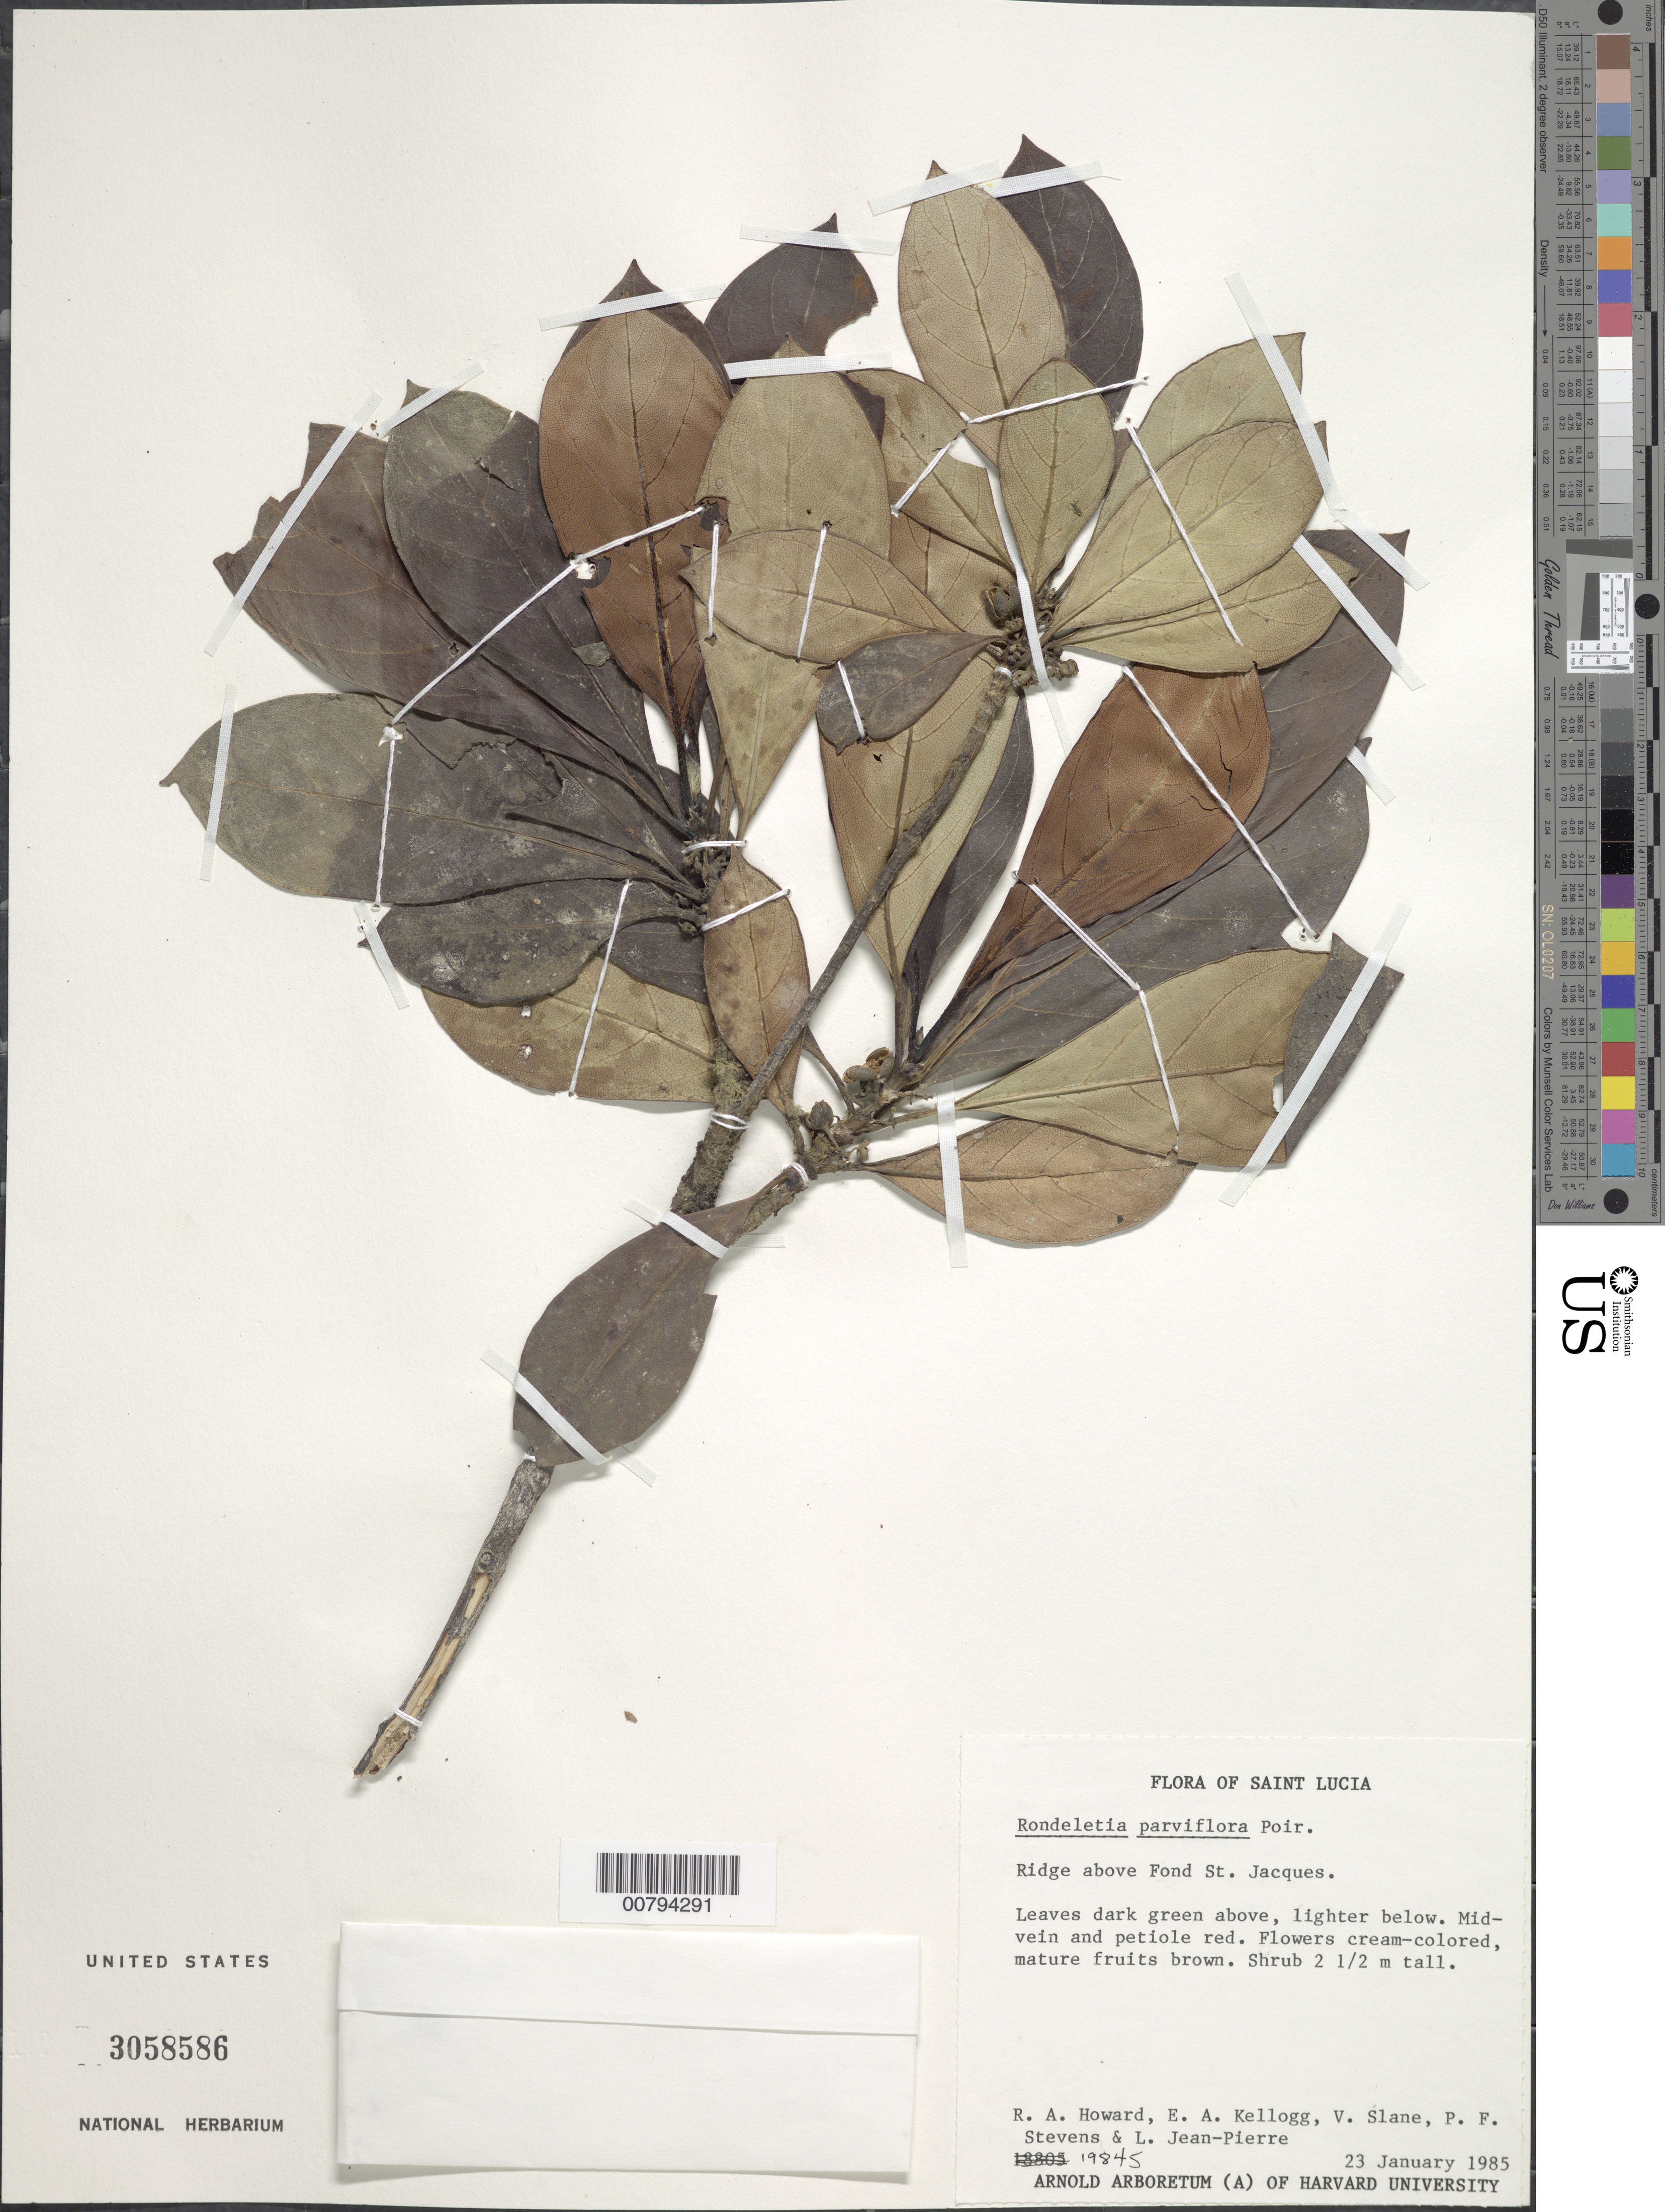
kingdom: Plantae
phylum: Tracheophyta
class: Magnoliopsida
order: Gentianales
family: Rubiaceae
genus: Rondeletia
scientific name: Rondeletia parviflora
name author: Poir.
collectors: R. A. Howard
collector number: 19845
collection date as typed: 23 Jan 1985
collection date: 1985-01-23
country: St. Lucia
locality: Ridge above Fond St. Jacques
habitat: Ridge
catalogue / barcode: US 3058586